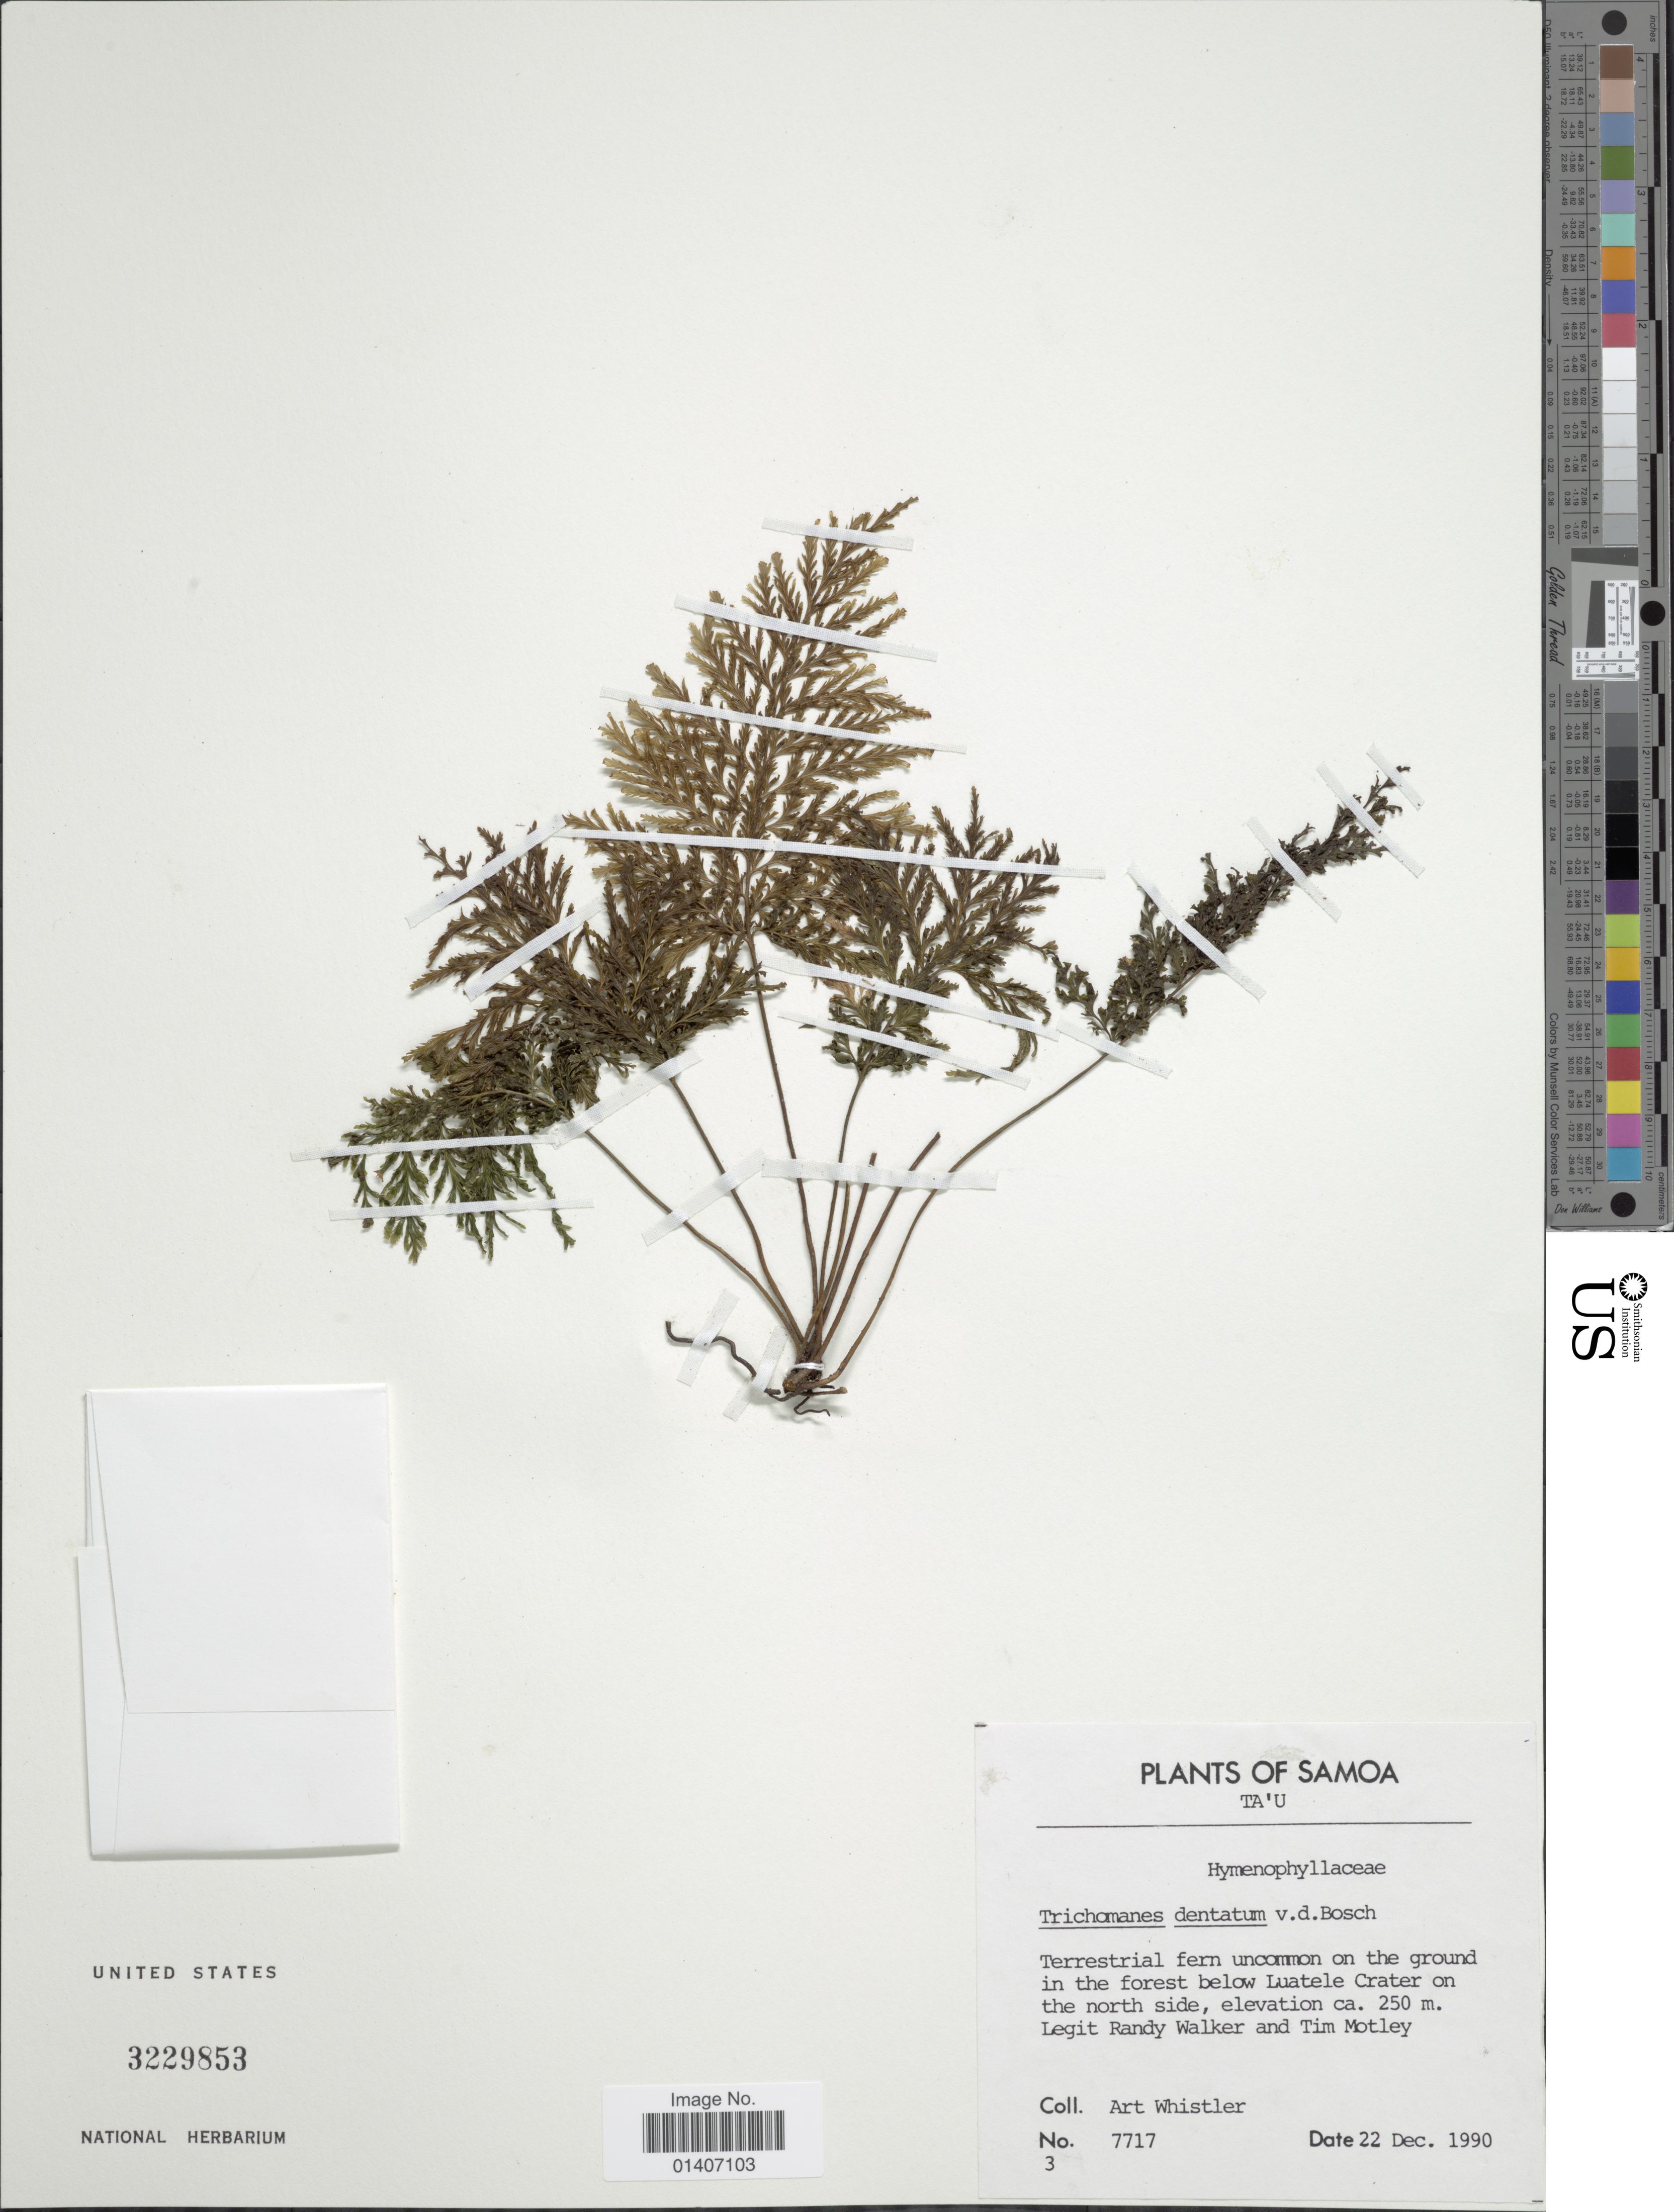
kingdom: Plantae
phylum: Tracheophyta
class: Polypodiopsida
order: Hymenophyllales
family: Hymenophyllaceae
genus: Abrodictyum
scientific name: Abrodictyum dentatum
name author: (Bosch) Ebihara & K. Iwats.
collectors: A. Whistler & R. Walker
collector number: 7717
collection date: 1990-12-22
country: Samoa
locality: Ta'u, terrestrial fern uncommon on the ground in the forest below Luatele Crater on the north side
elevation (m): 250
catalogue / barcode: US 3229853